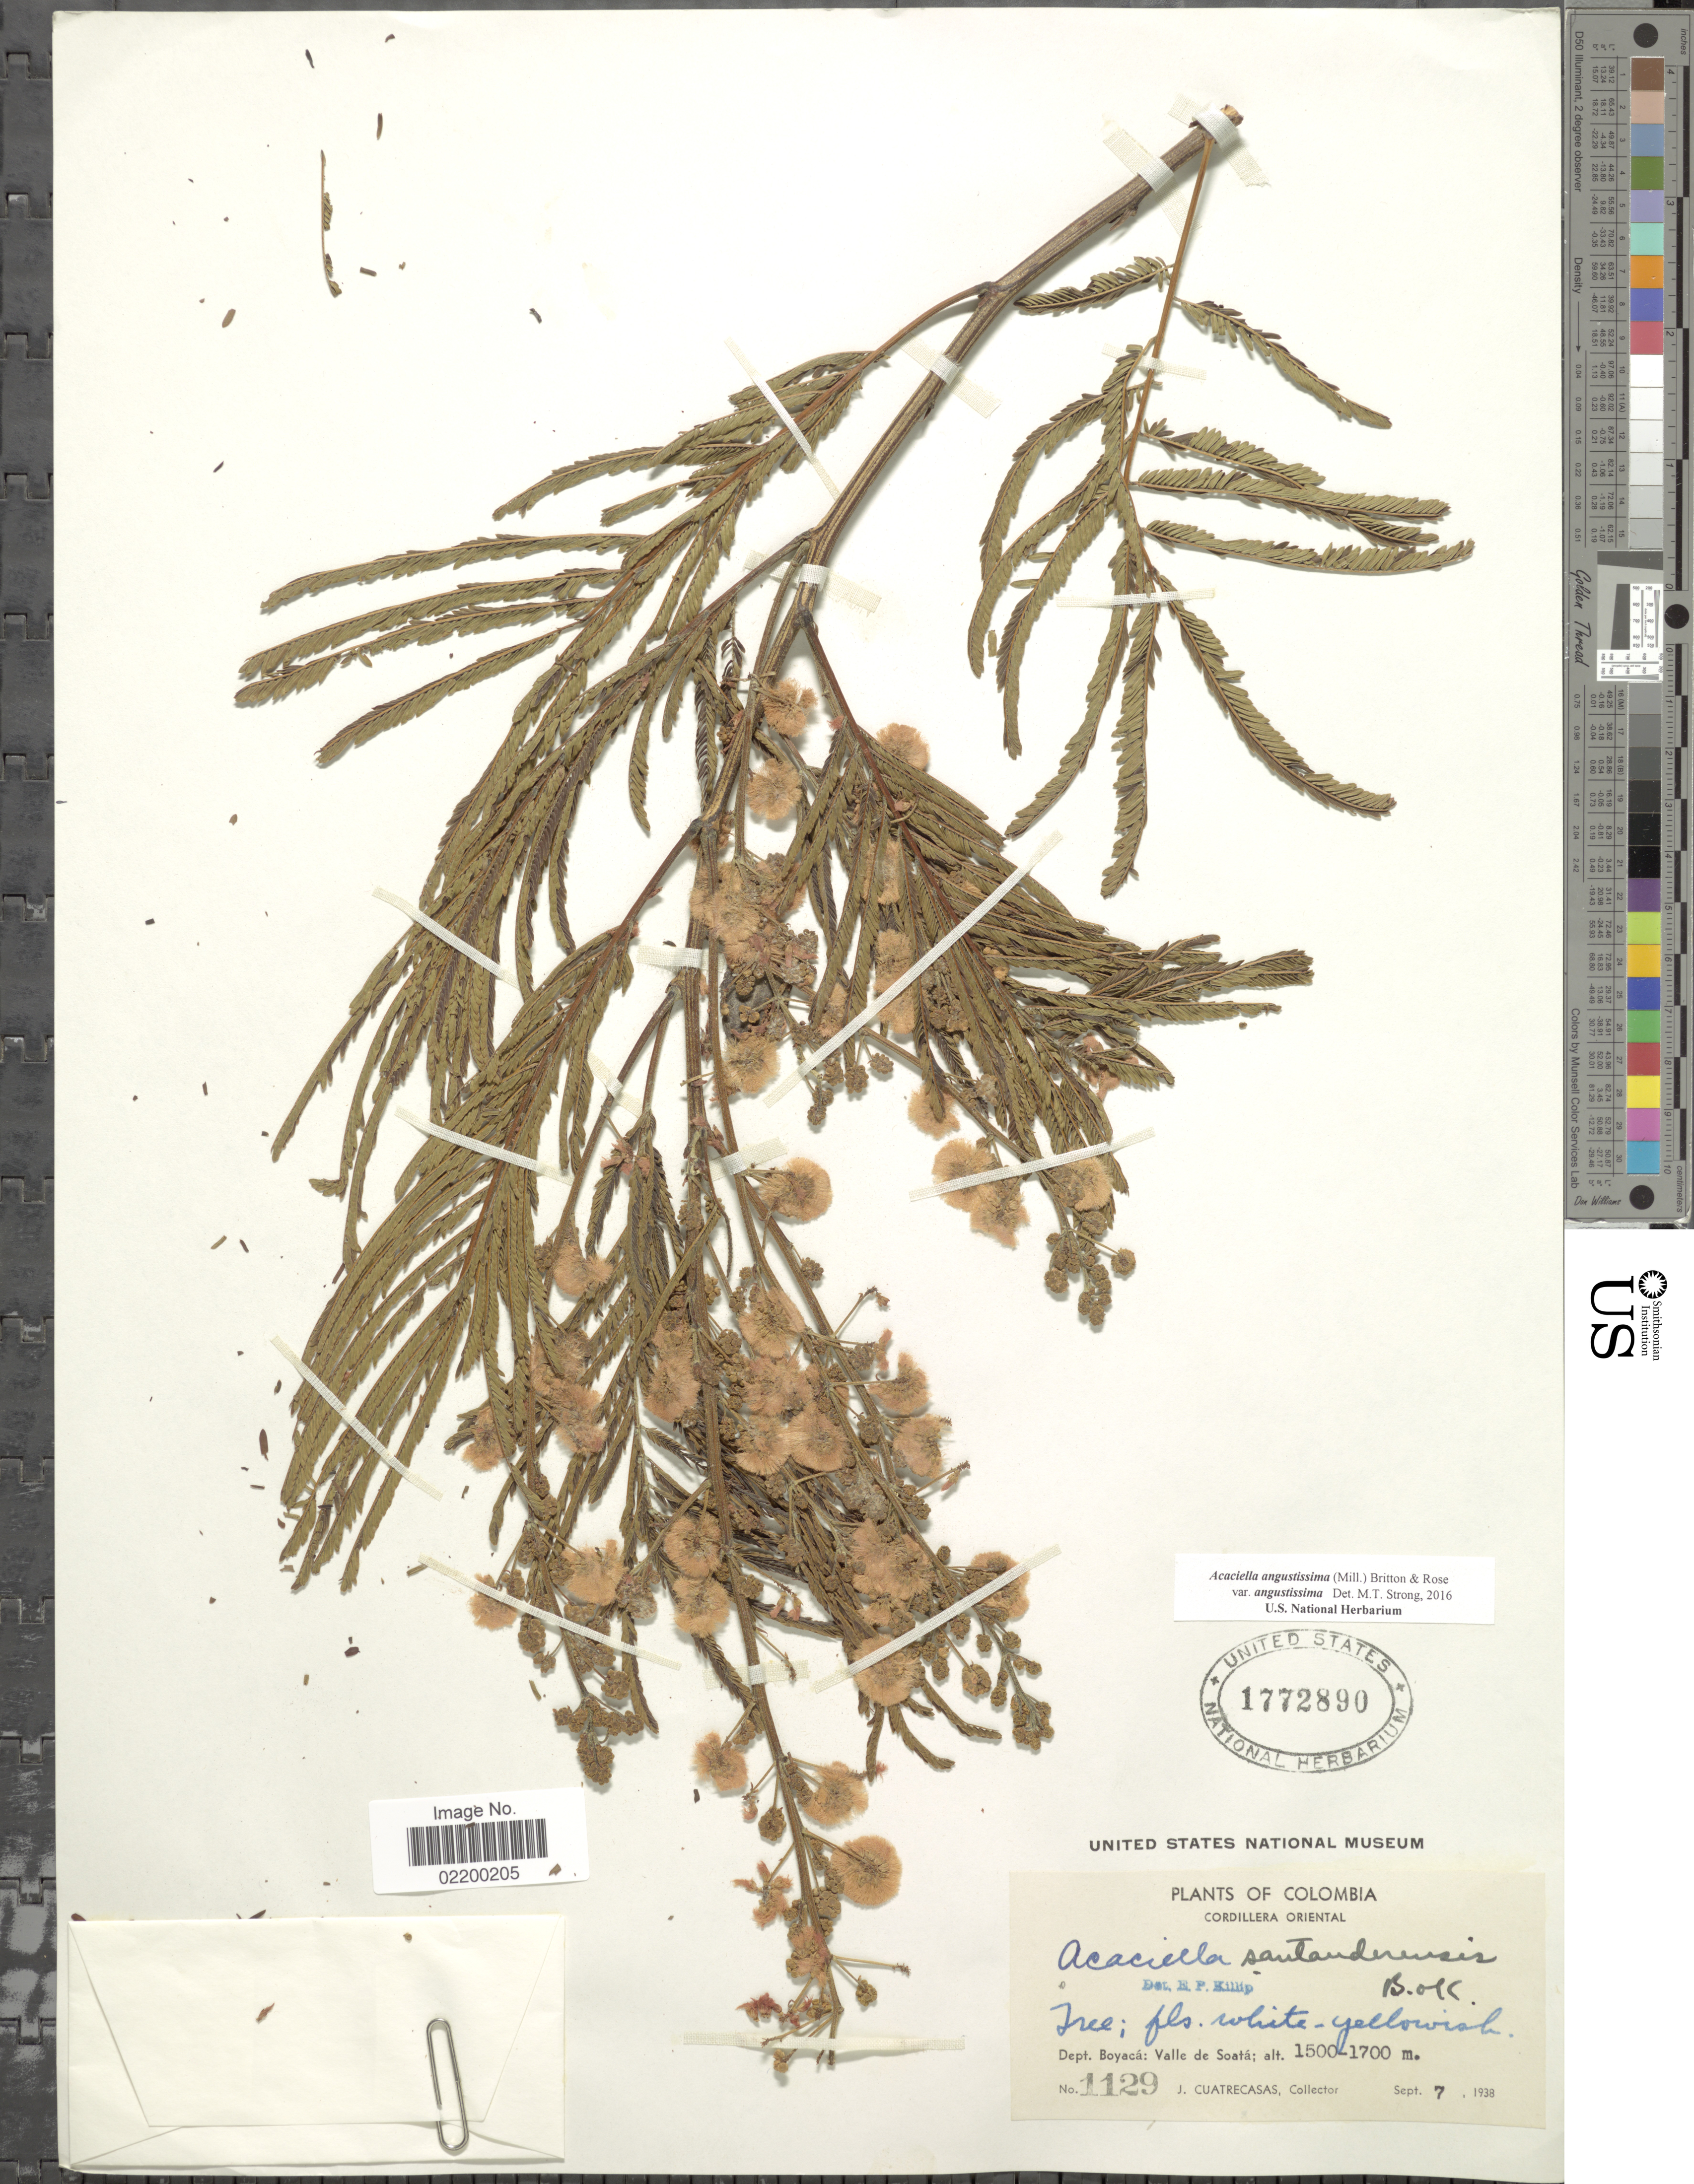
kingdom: Plantae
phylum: Tracheophyta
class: Magnoliopsida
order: Fabales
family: Fabaceae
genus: Acaciella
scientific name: Acaciella angustissima var. angustissima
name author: (Mill.) Britton & Rose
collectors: J. Cuatrecasas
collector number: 1129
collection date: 1938-09-07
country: Colombia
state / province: Boyacá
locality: Dept. Boyaca: Valle de Soata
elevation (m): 1500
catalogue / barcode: US 1772890